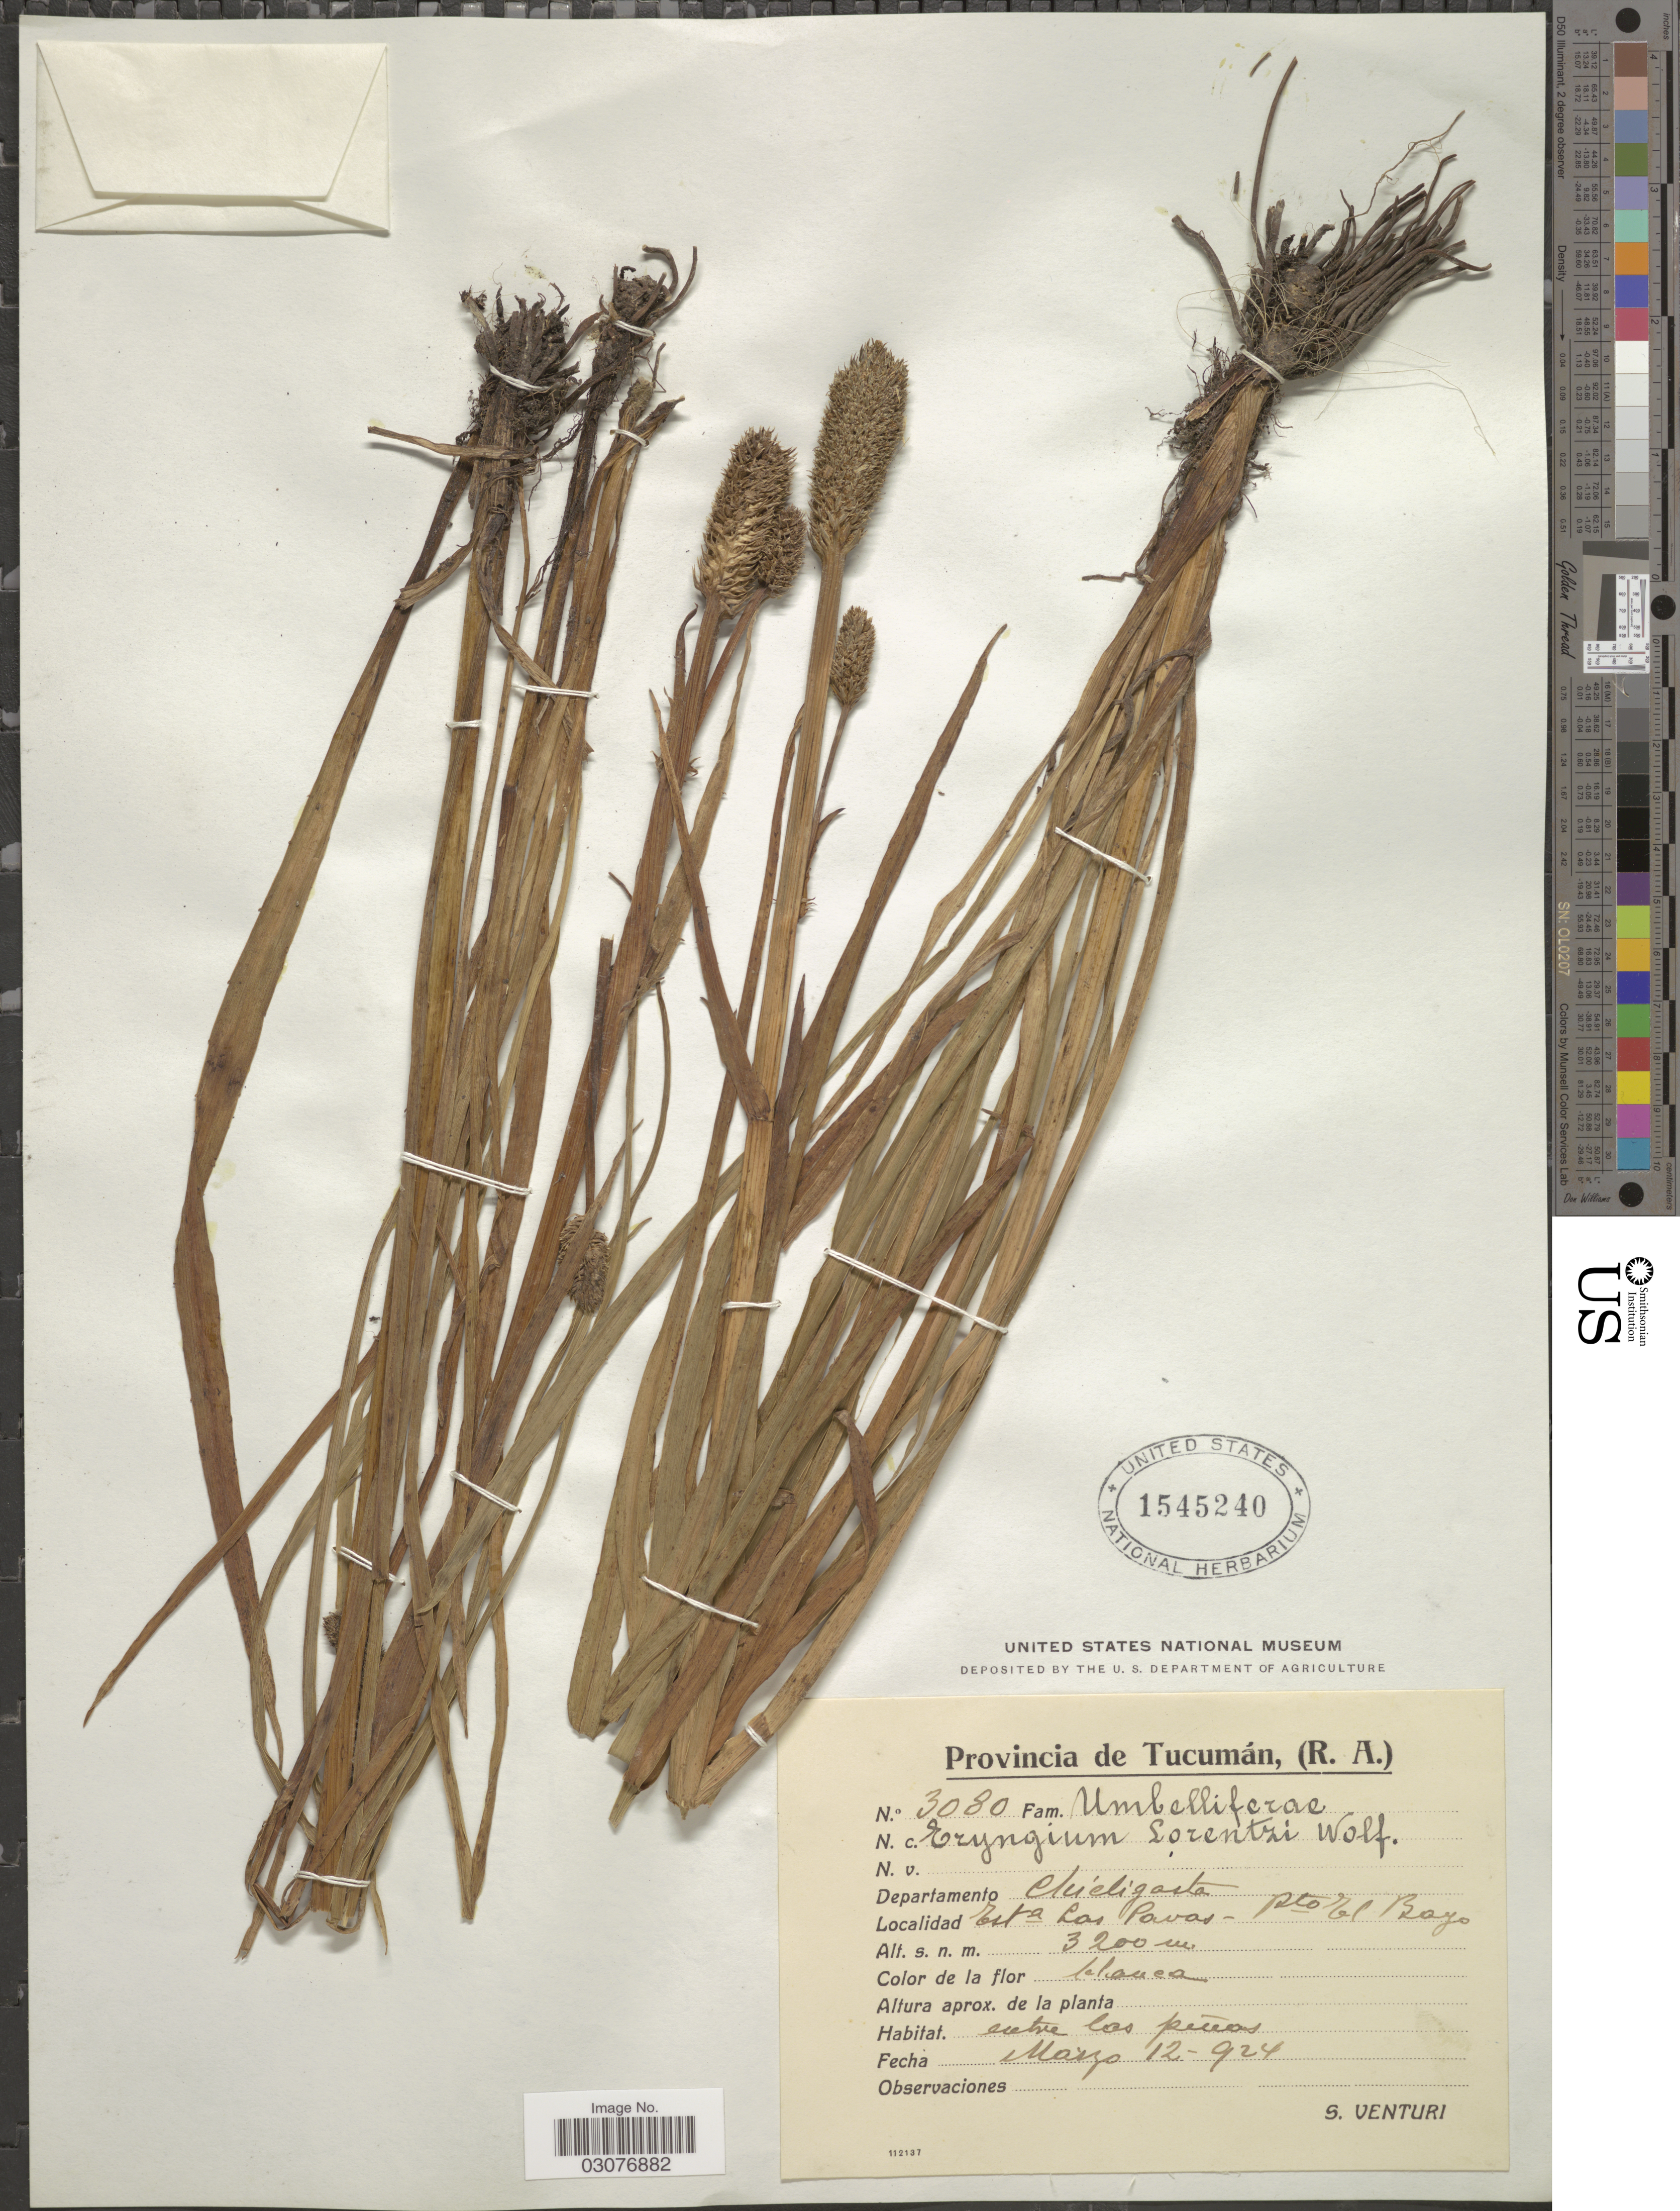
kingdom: Plantae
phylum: Tracheophyta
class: Magnoliopsida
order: Apiales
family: Apiaceae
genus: Eryngium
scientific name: Eryngium poterioides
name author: Griseb.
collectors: S. Venturi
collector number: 3080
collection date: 1924-03-12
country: Argentina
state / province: Tucuman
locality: Departamento Chicligasta. Esta Las Pavas - Pto El Bajo.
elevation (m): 3200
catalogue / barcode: US 1545240